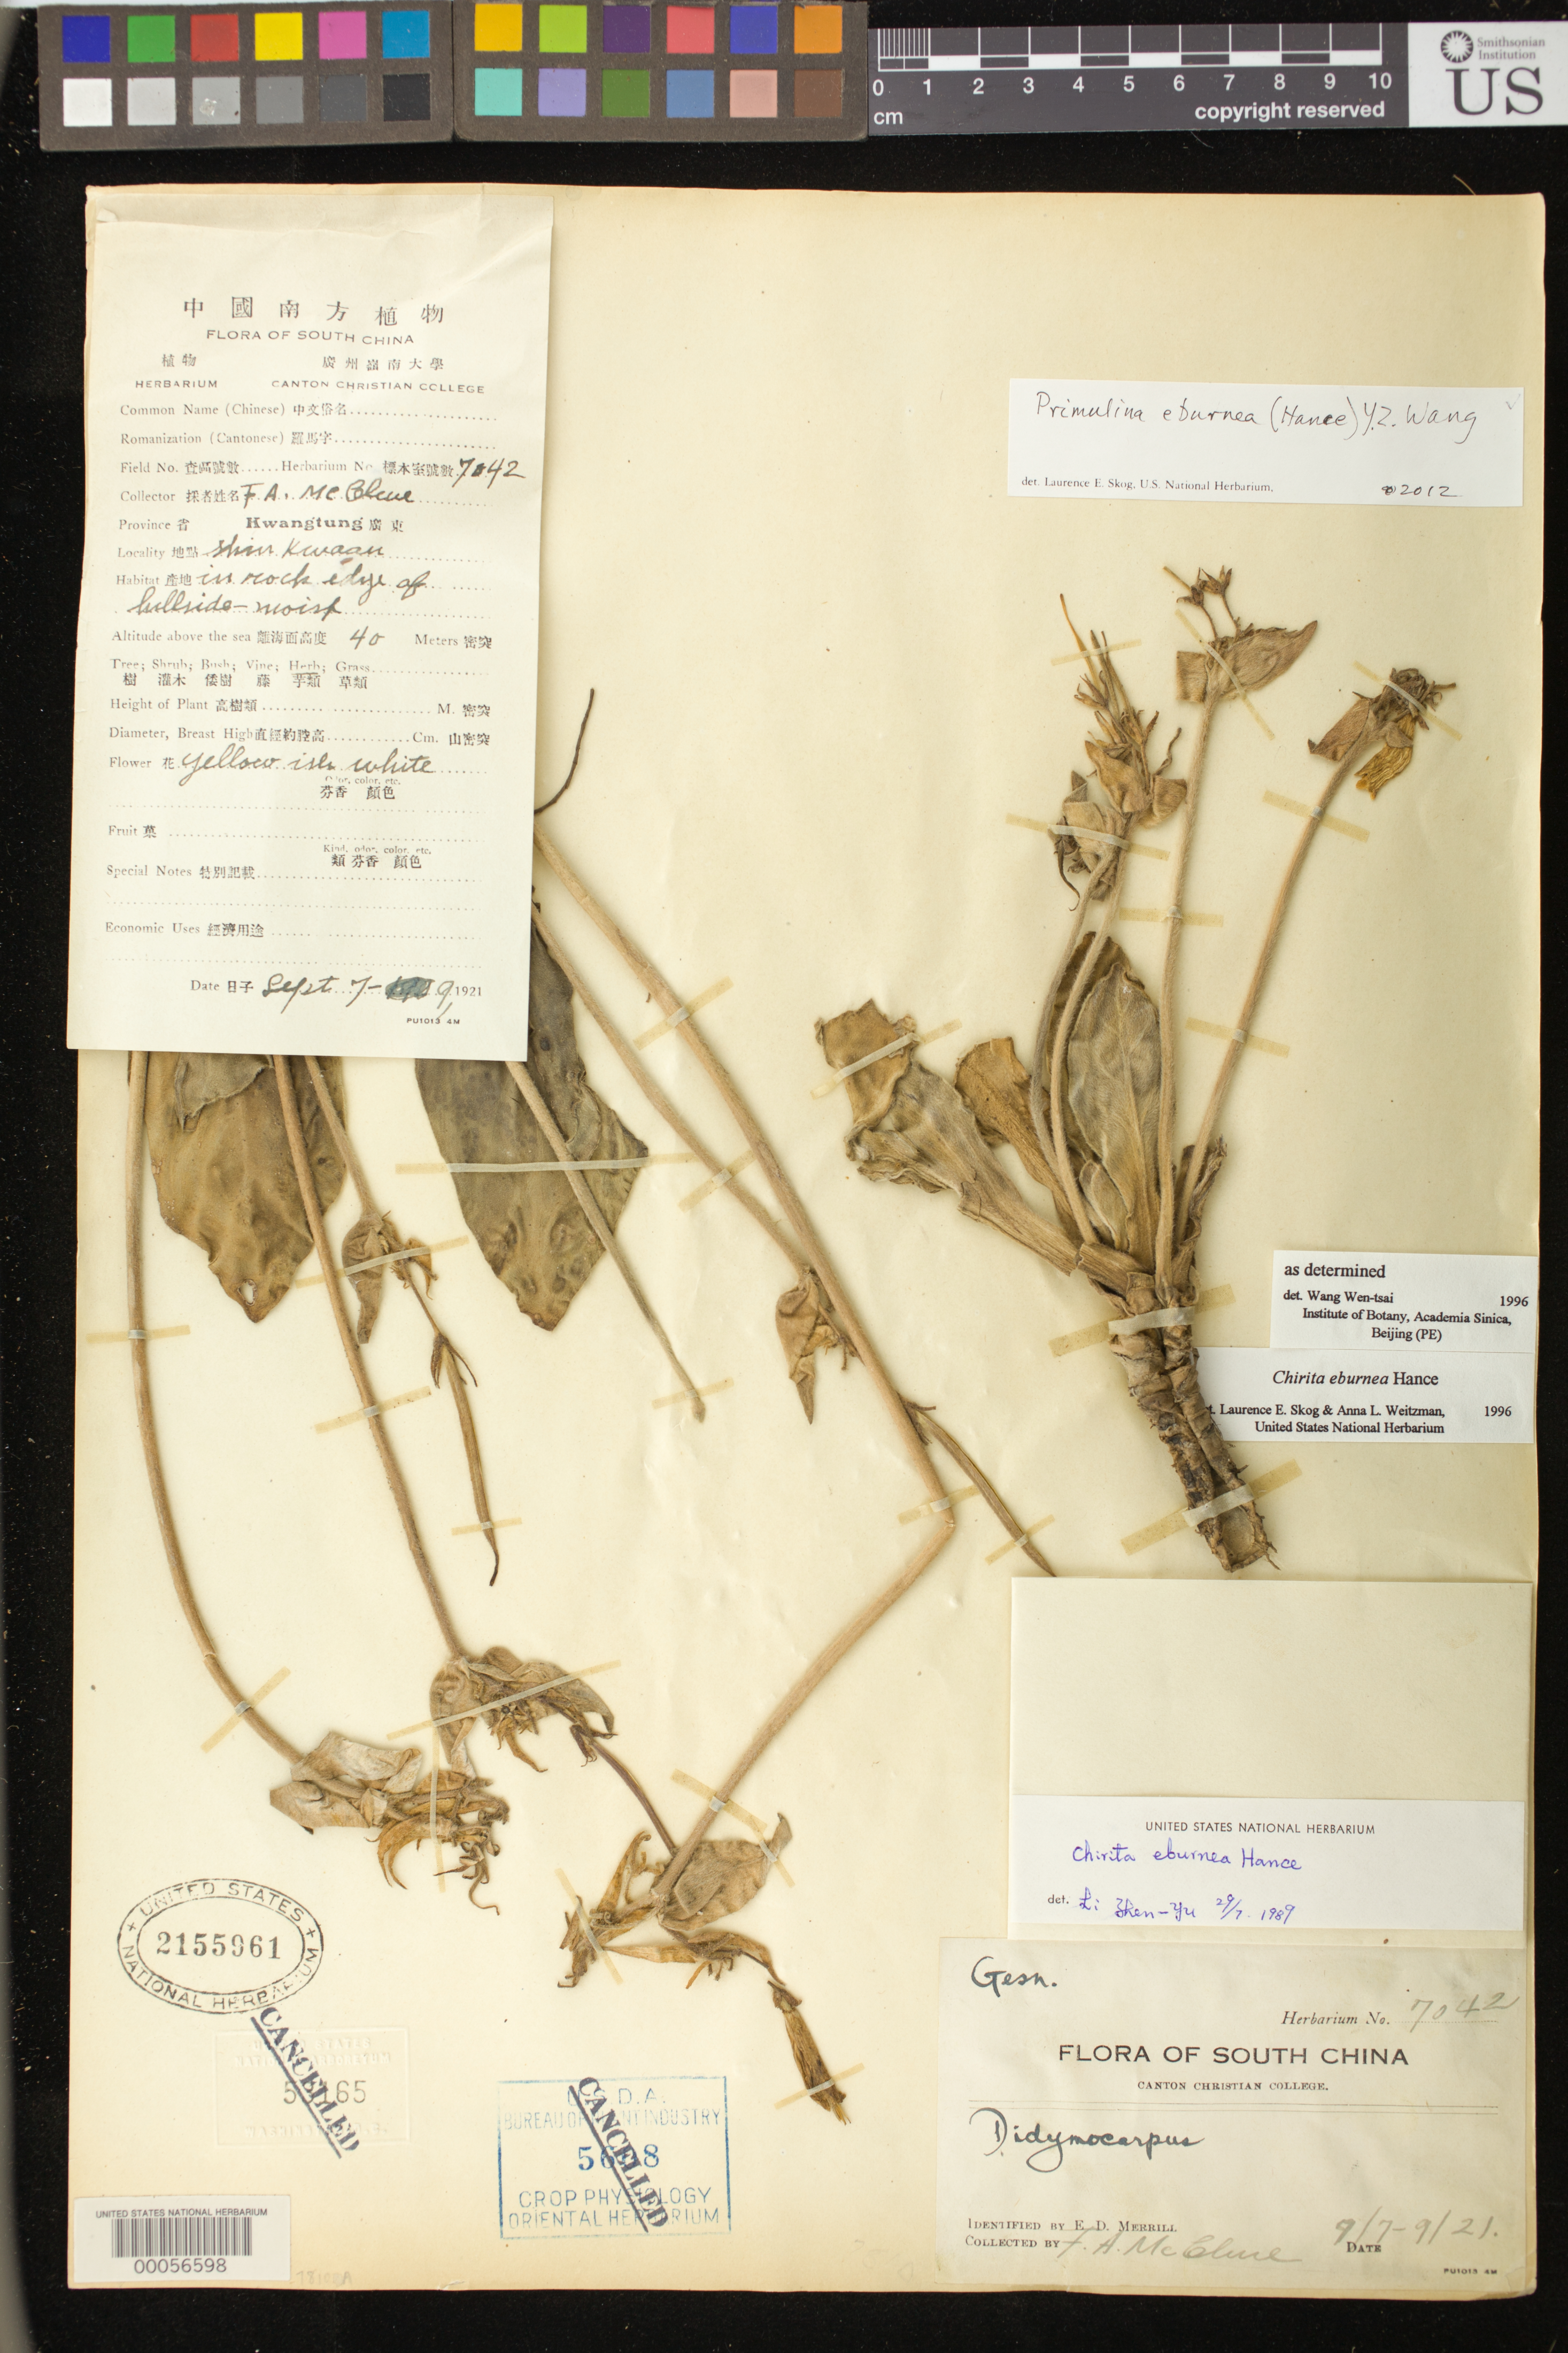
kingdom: Plantae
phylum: Tracheophyta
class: Magnoliopsida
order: Lamiales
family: Gesneriaceae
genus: Primulina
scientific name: Primulina eburnea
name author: (Hance) Y.Z. Wang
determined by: Skog, Laurence E.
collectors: F. A. McClure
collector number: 7042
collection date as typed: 07-09 Sep 1921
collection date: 1921-09-07/1921-09-09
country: China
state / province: Guangdong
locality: Shiu kwaan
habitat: In rock edge of moist hillside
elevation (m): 40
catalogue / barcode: US 2155961